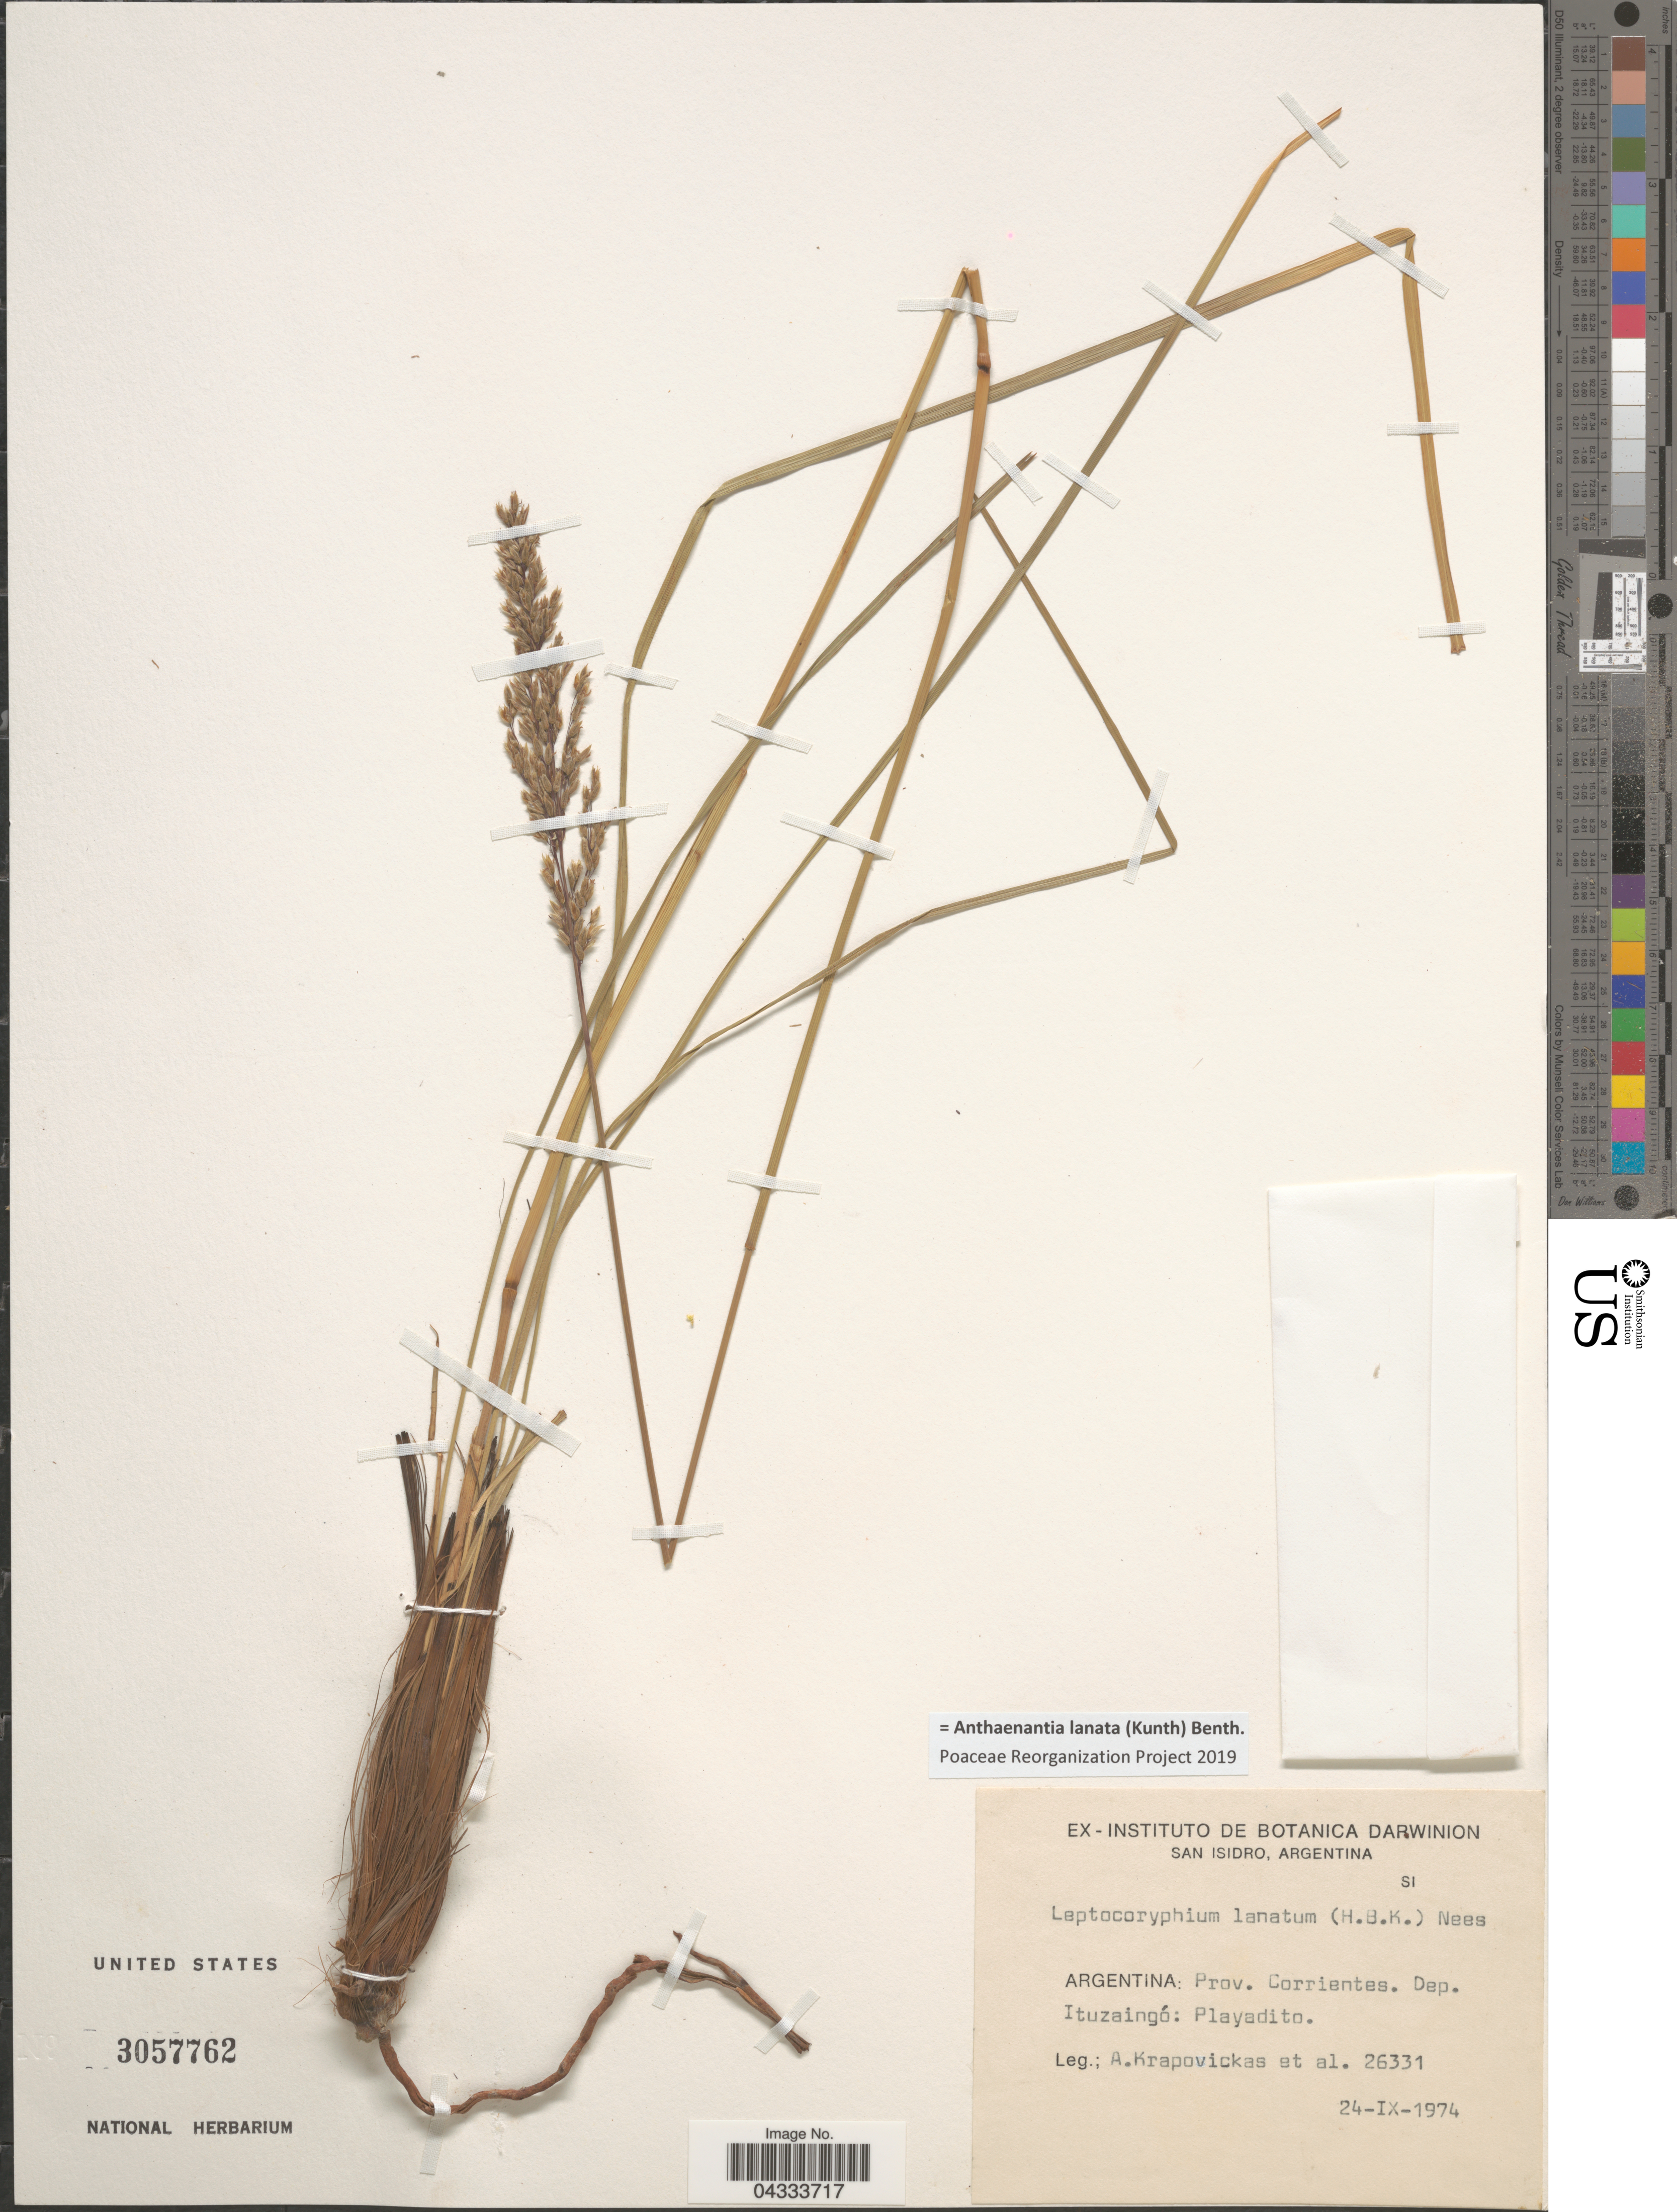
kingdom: Plantae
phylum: Tracheophyta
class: Liliopsida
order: Poales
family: Poaceae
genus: Anthaenantia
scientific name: Anthaenantia lanata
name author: (Kunth) Benth.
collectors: A. Krapovickas & et al.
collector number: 26331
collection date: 1974-09-24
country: Argentina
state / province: Corrientes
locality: Dep. Ituzaingó: Playadito.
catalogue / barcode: US 3057762